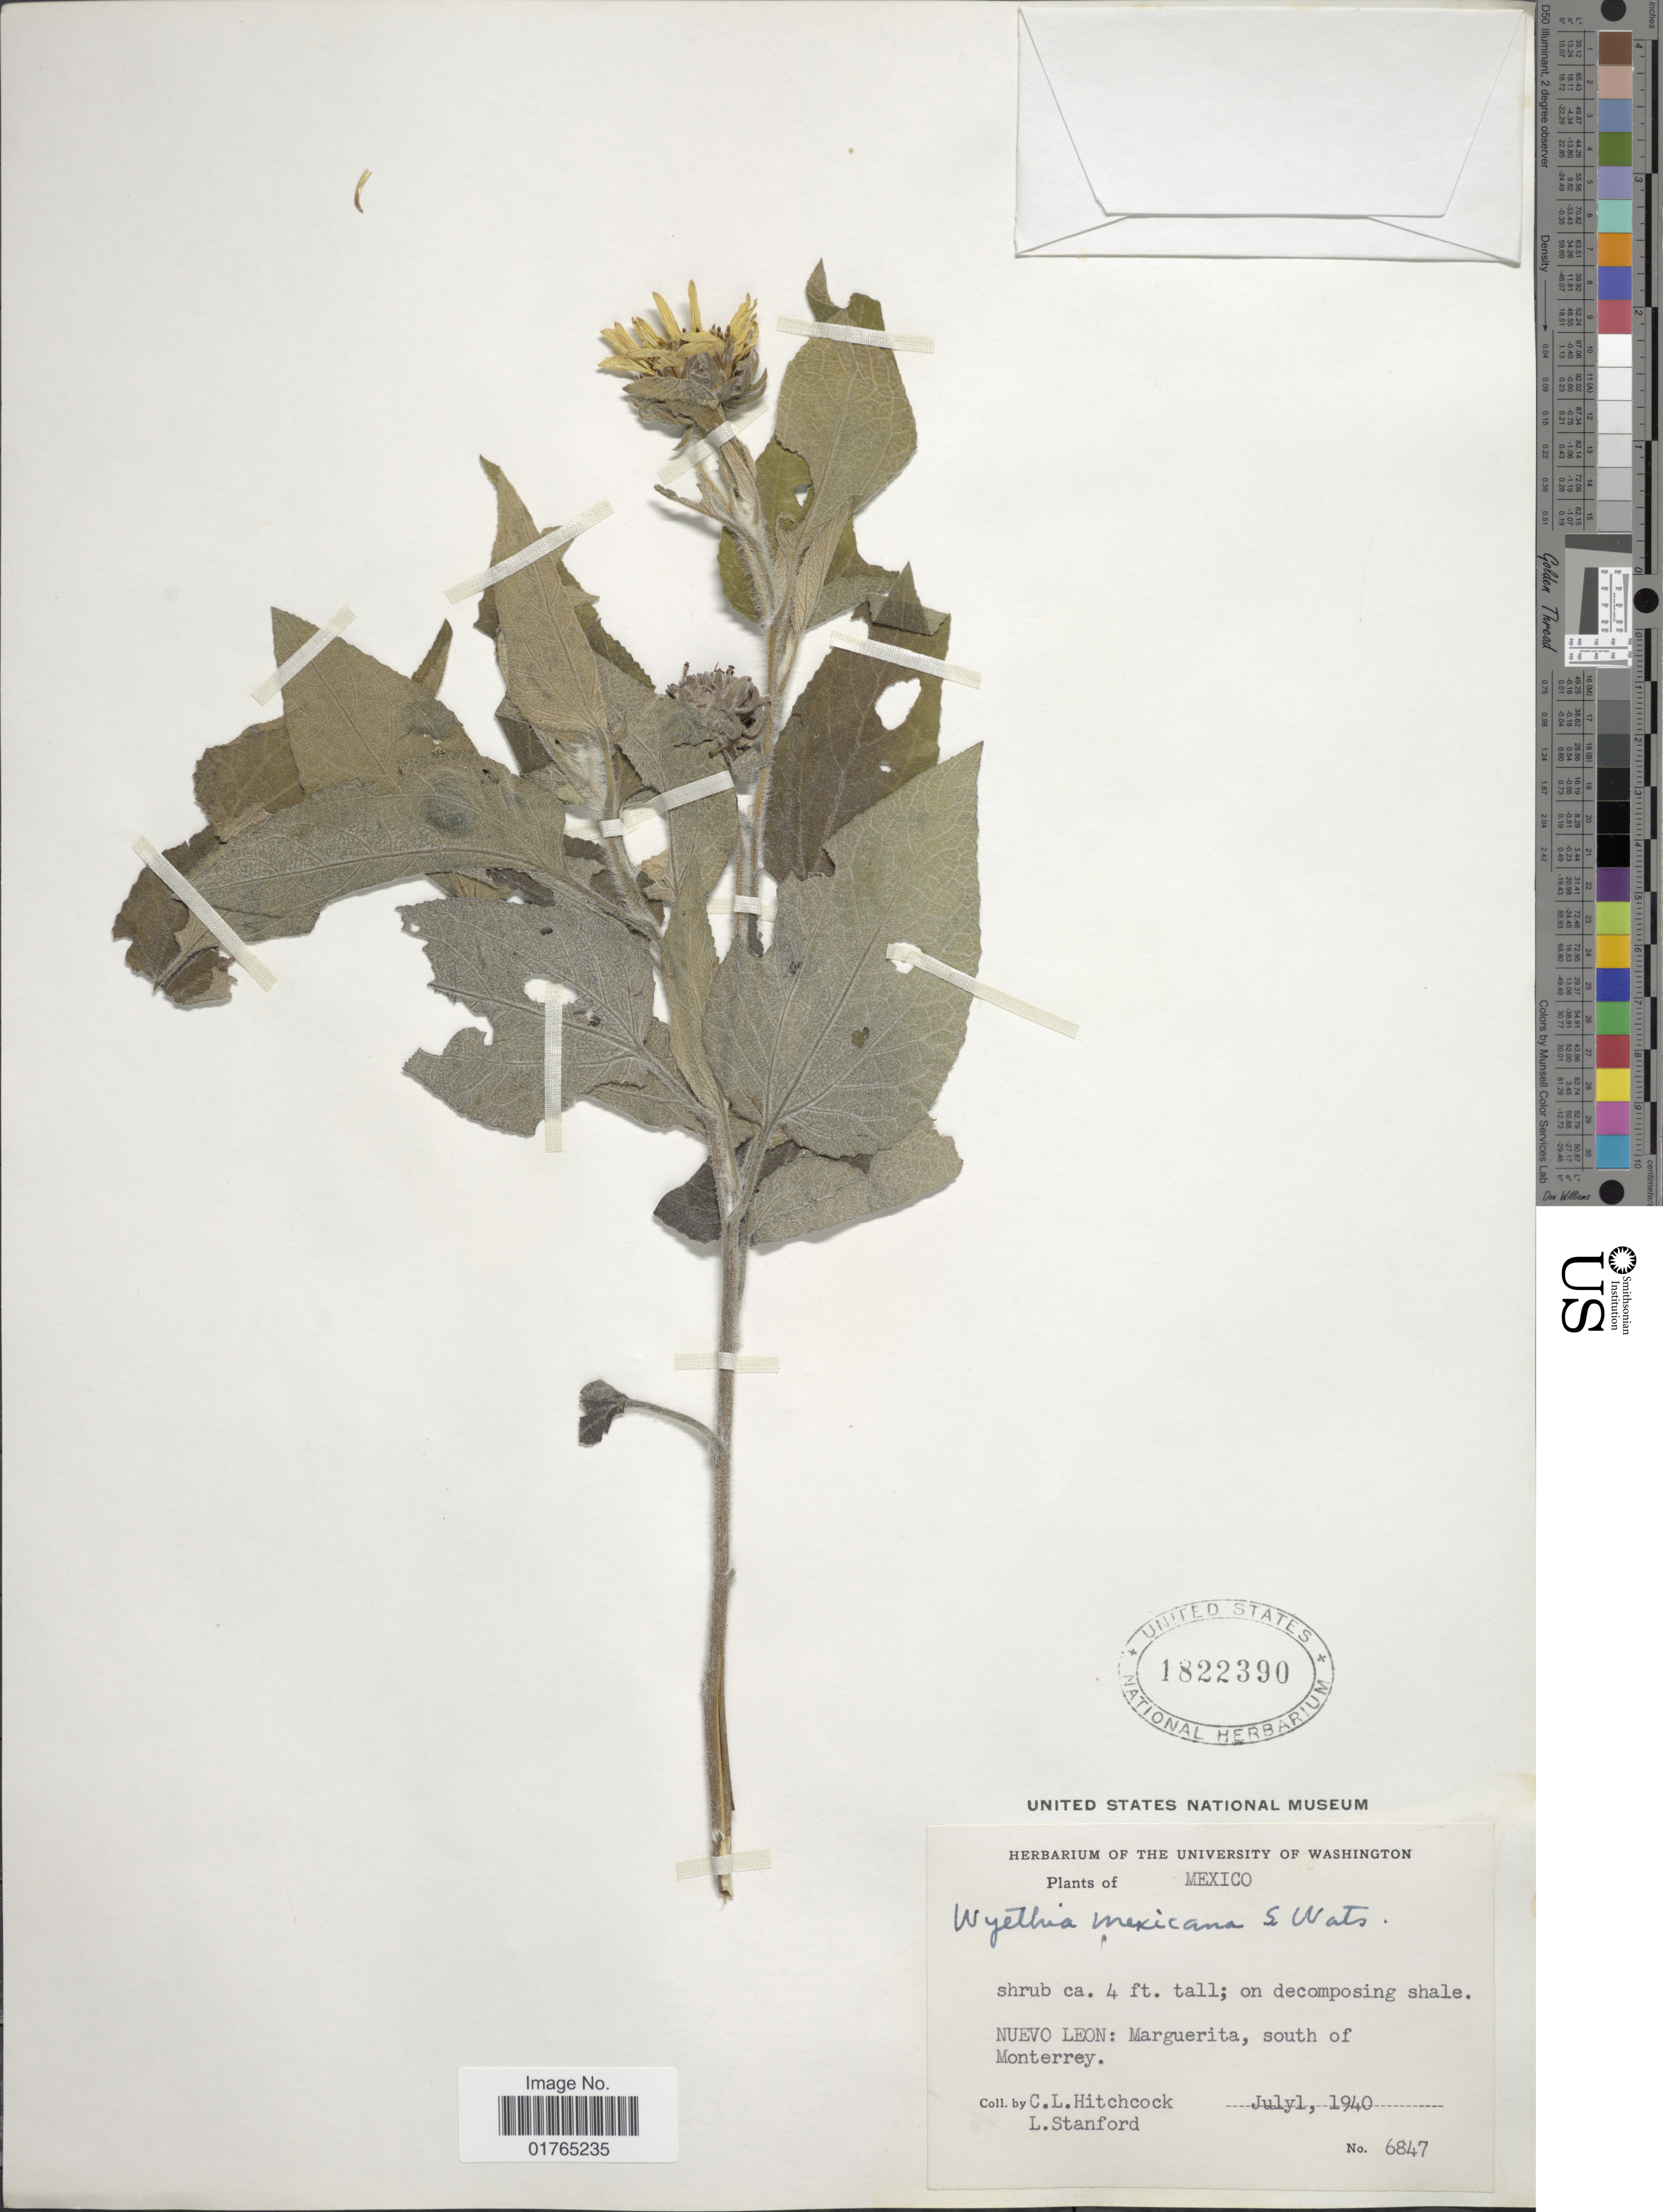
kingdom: Plantae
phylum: Tracheophyta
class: Magnoliopsida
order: Asterales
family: Asteraceae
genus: Wyethia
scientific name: Wyethia mexicana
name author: S. Watson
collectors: C. L. Hitchcock & L. R. Stanford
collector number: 6847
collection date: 1940-07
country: Mexico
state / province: Nuevo León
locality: Marguerita, south of Monterrey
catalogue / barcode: US 1822390